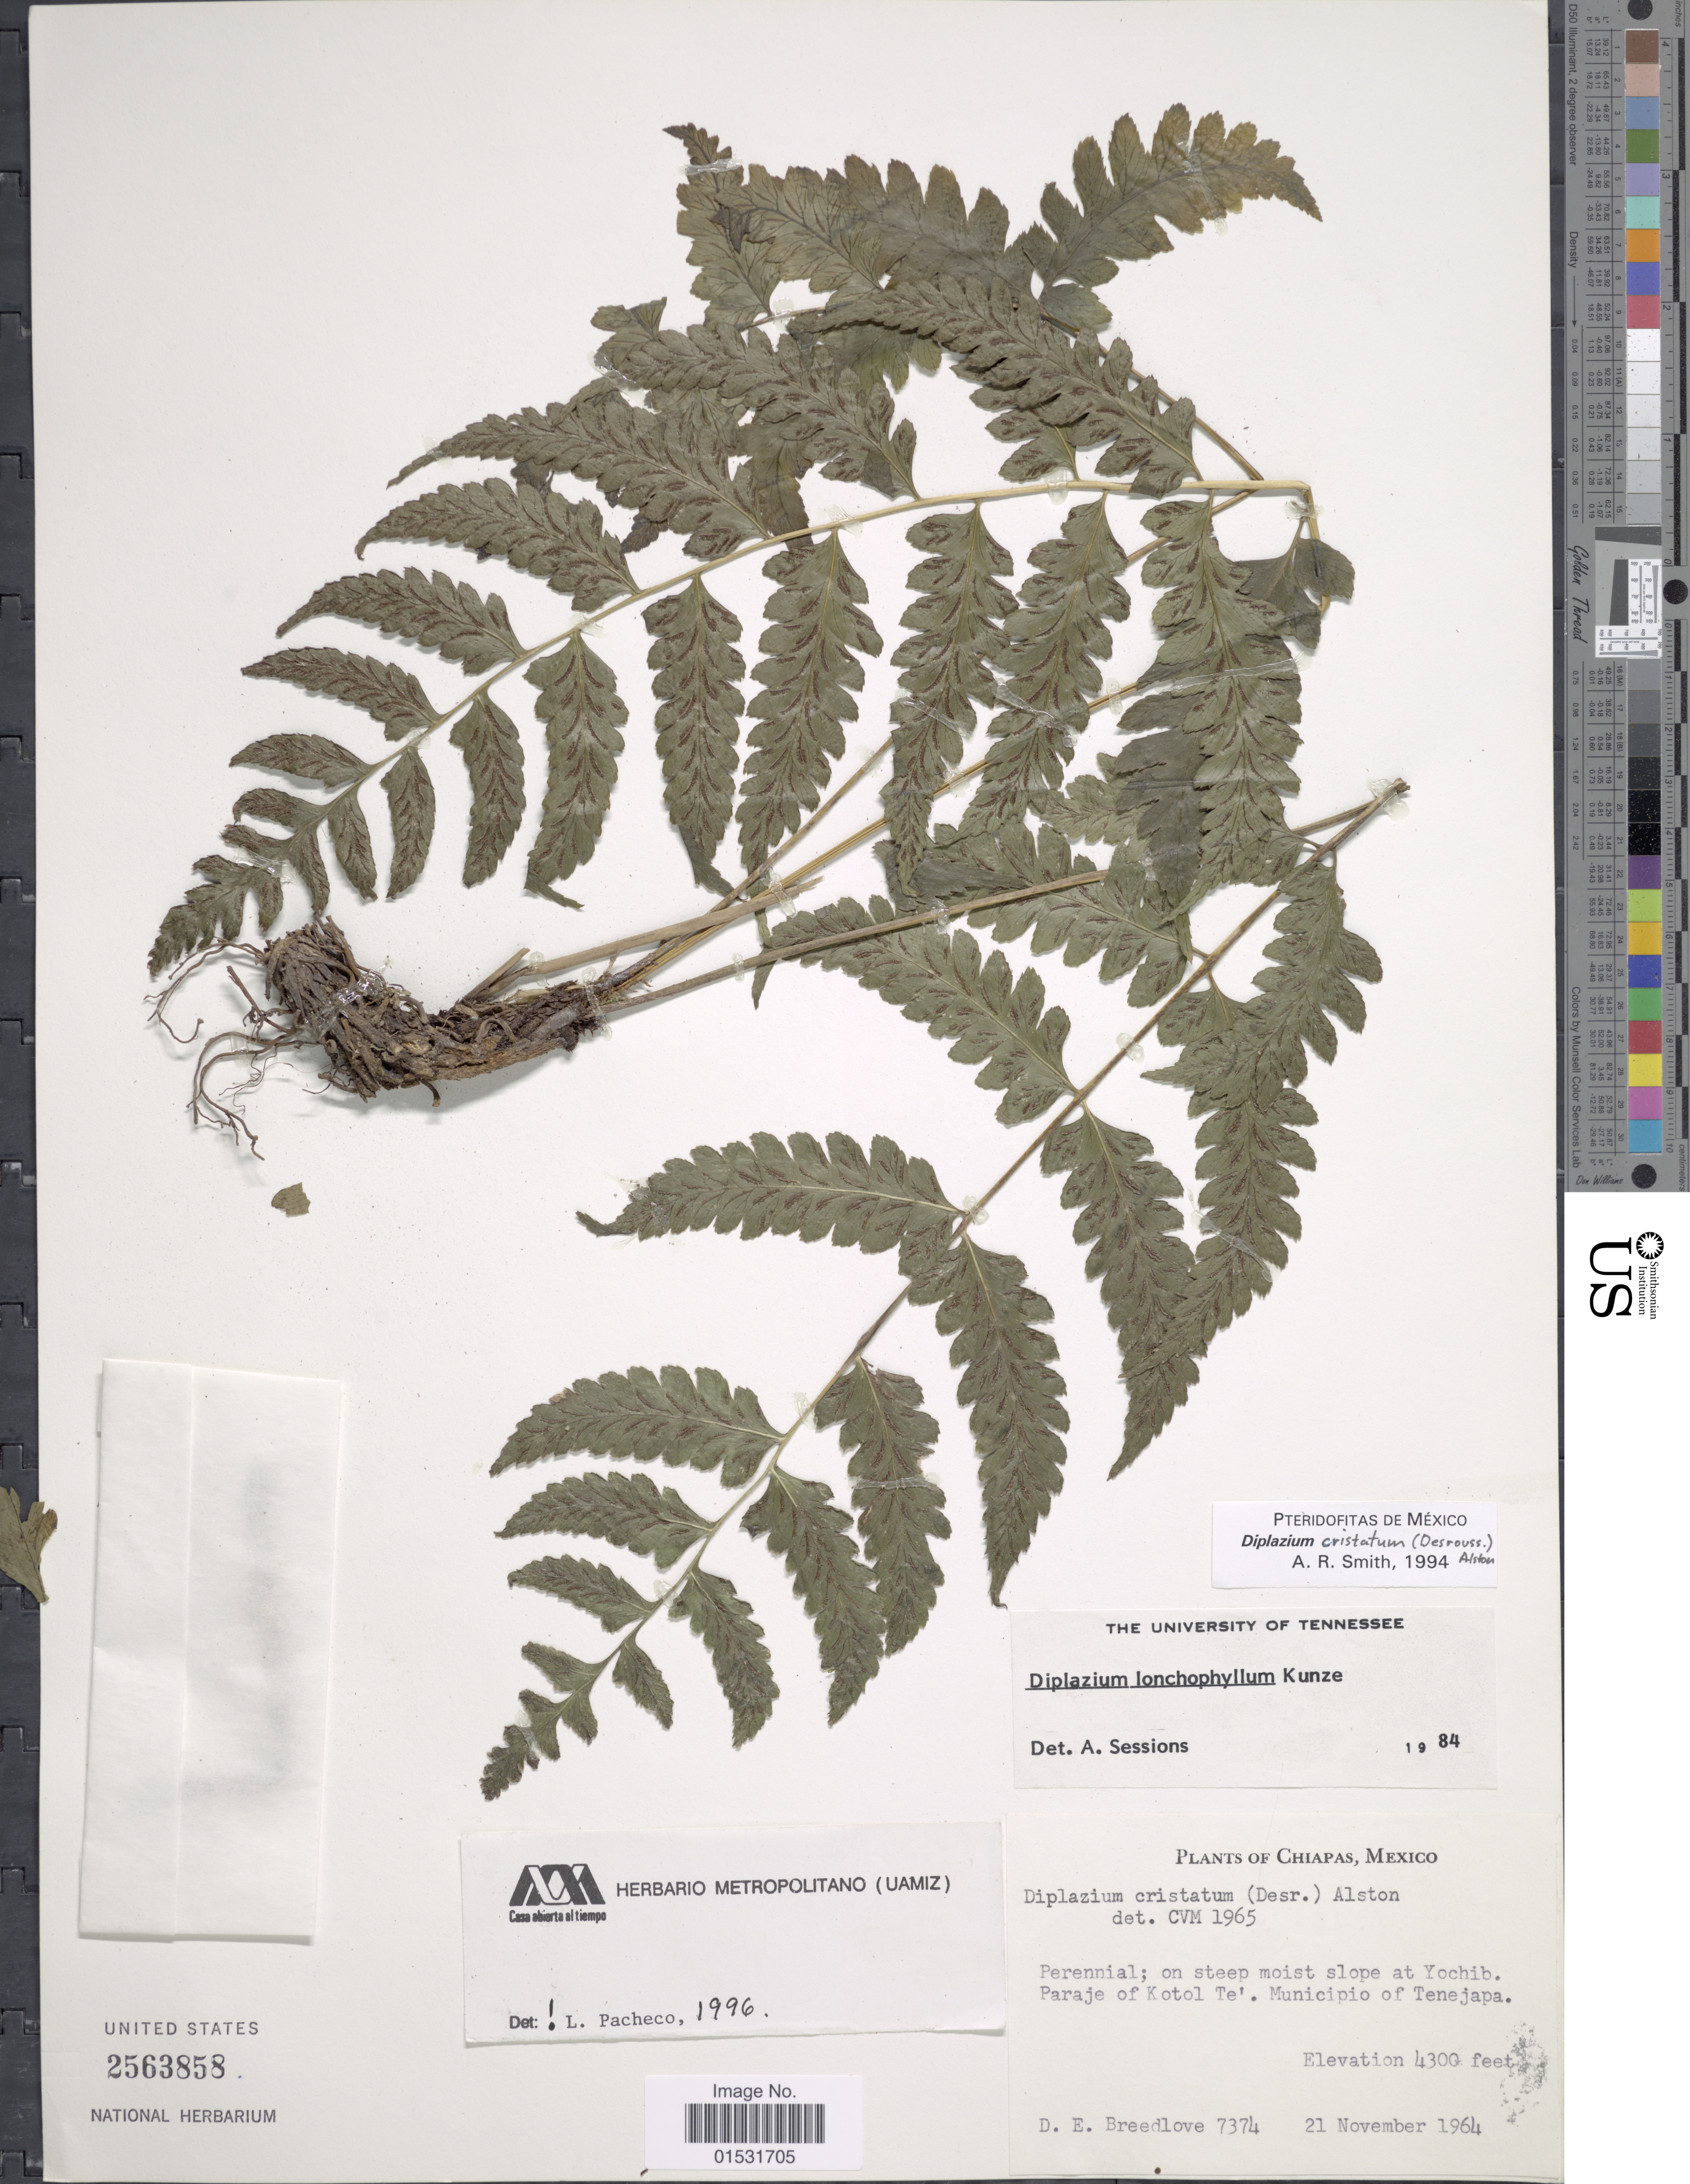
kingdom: Plantae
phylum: Tracheophyta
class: Polypodiopsida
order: Polypodiales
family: Athyriaceae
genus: Diplazium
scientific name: Diplazium cristatum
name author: (Desr.) Alston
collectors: D. E. Breedlove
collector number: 7374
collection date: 1964-11-21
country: Mexico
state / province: Chiapas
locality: Perennial; on steep moist slope at Yochib. Paraje of Kotol Te'. Municipio of Tenejapa.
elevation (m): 1311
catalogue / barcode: US 2563858